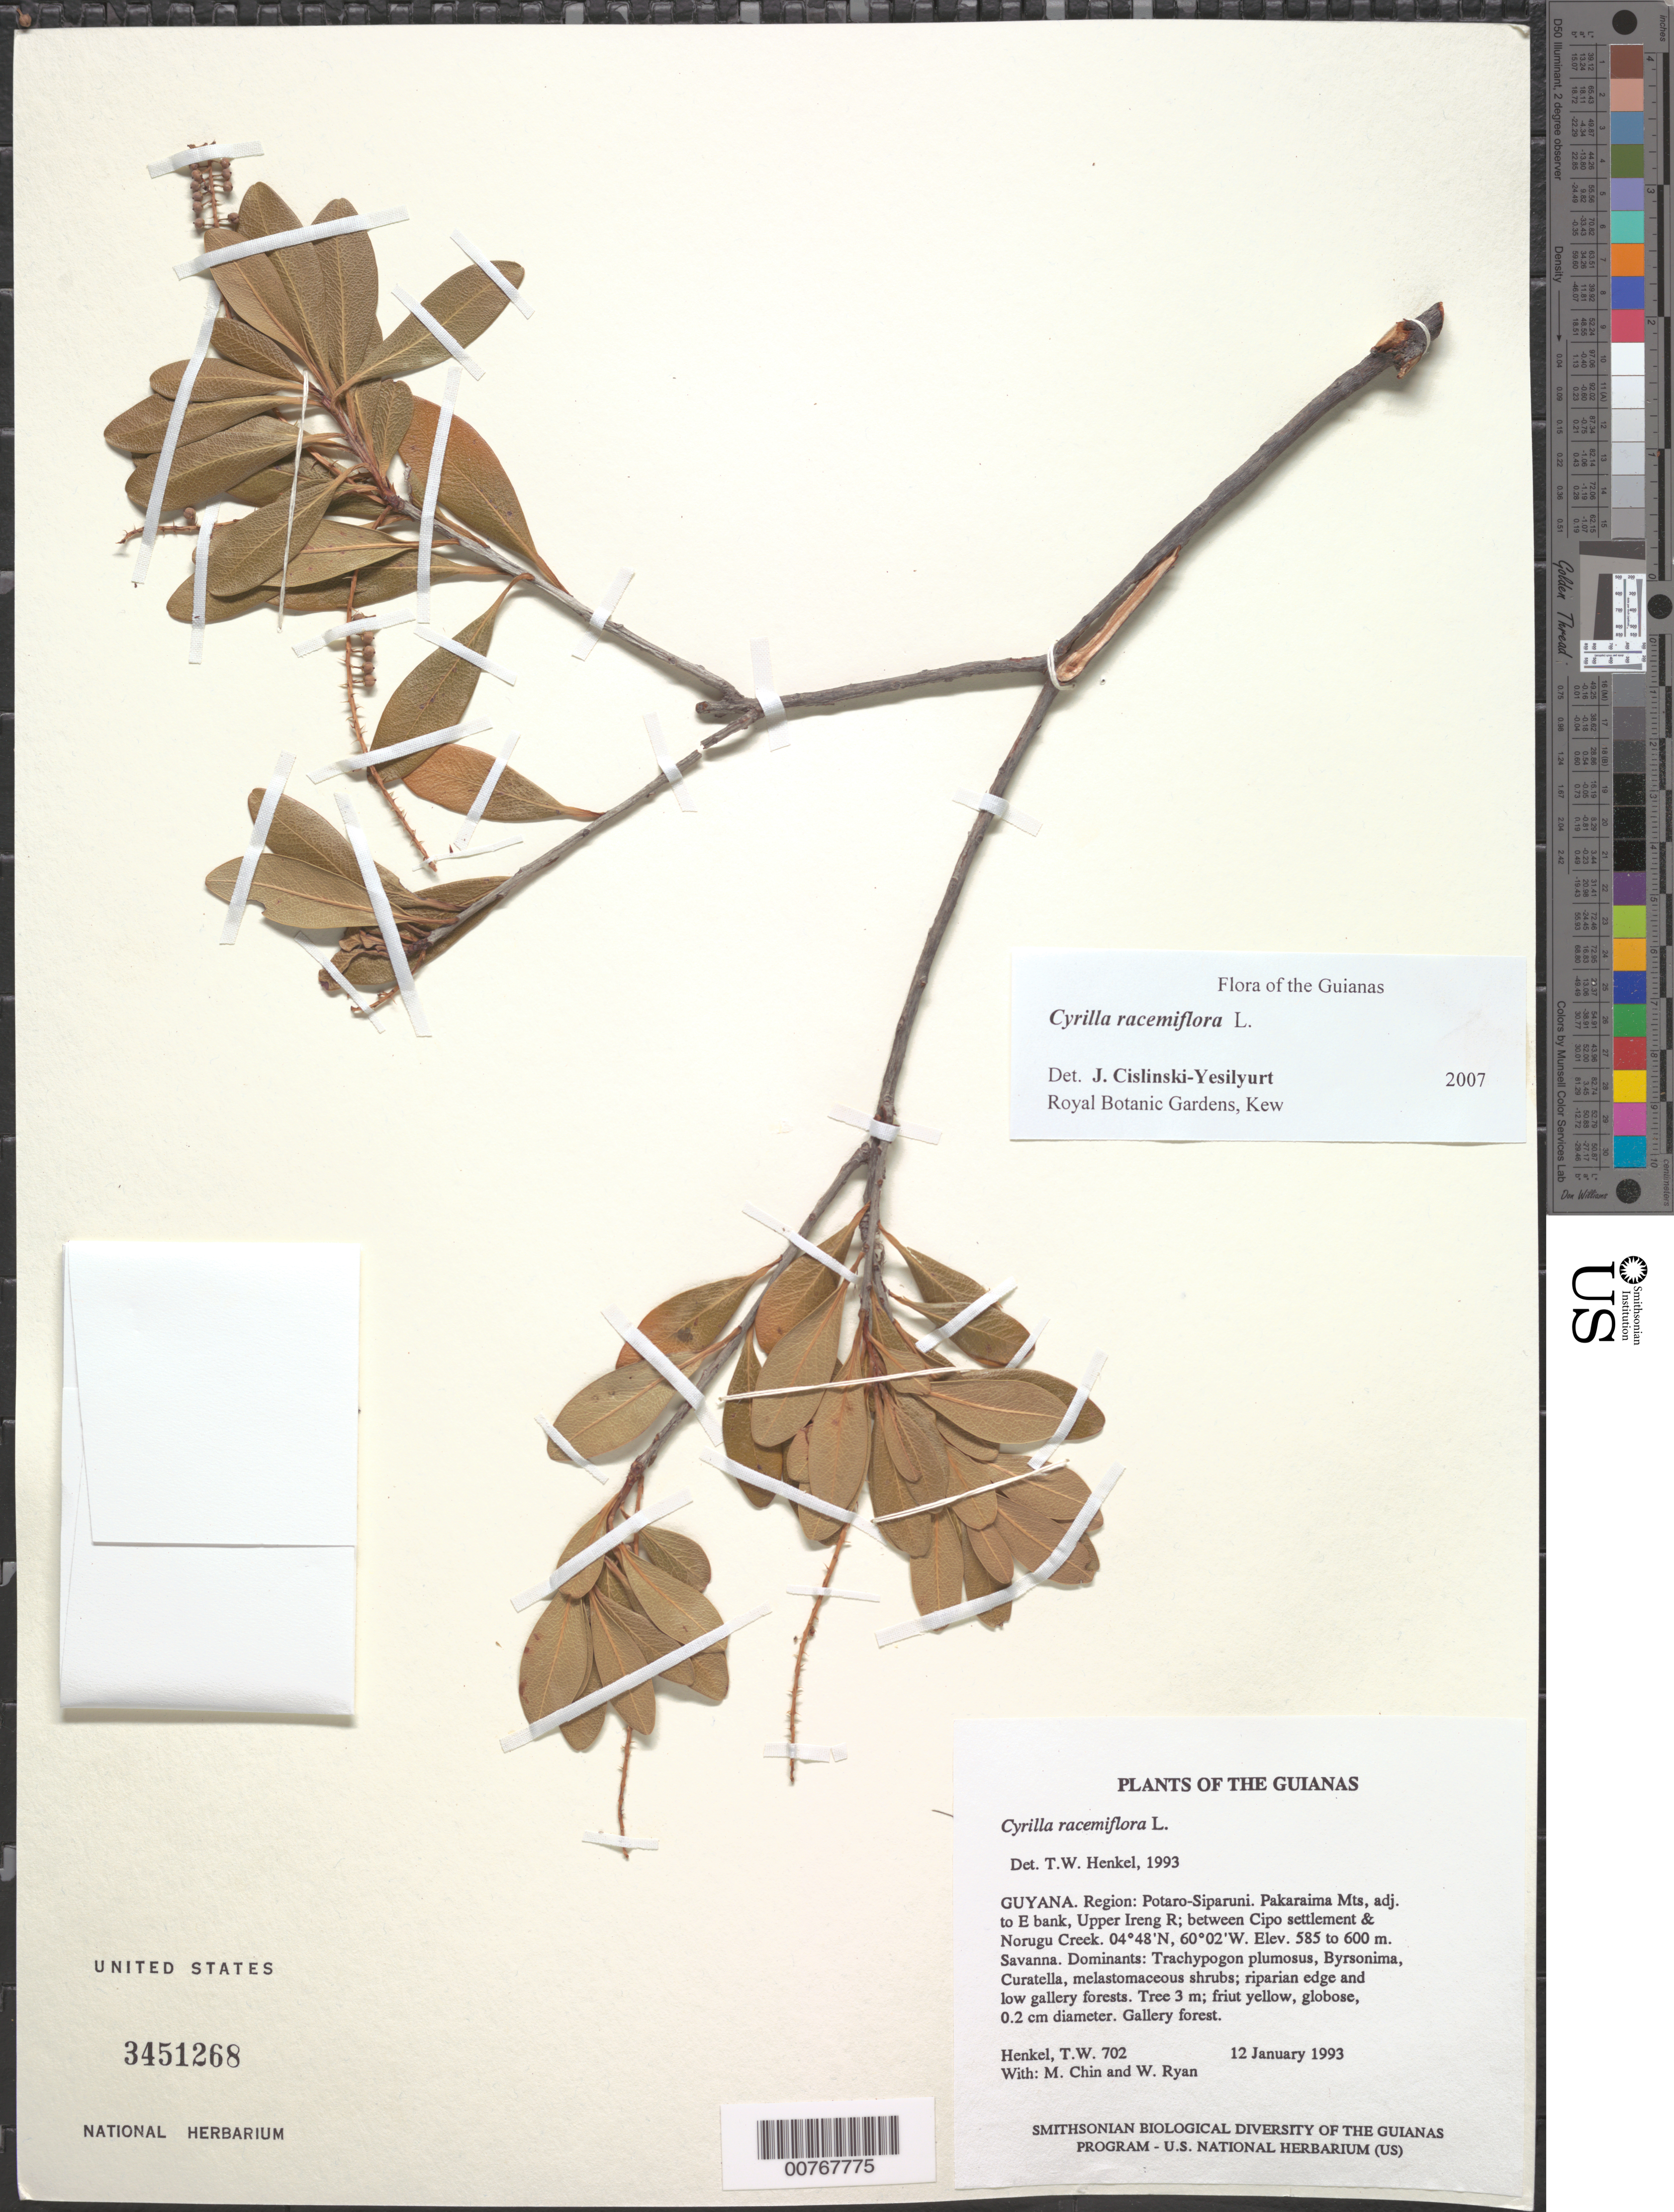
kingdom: Plantae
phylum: Tracheophyta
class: Magnoliopsida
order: Ericales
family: Cyrillaceae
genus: Cyrilla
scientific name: Cyrilla racemiflora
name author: L.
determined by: Yesilyurt, J. C.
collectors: T. Henkel, M. Chin & W. Ryan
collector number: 702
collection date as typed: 12 January 1993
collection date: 1993-01-12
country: Guyana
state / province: Potaro-Siparuni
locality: Pakaraima Mts, adj. to E bank, Upper Ireng R; between Cipo settlement & Norugu Creek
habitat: Savanna; includes riparian edge forest and low gallery forest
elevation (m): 585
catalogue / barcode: US 3451268